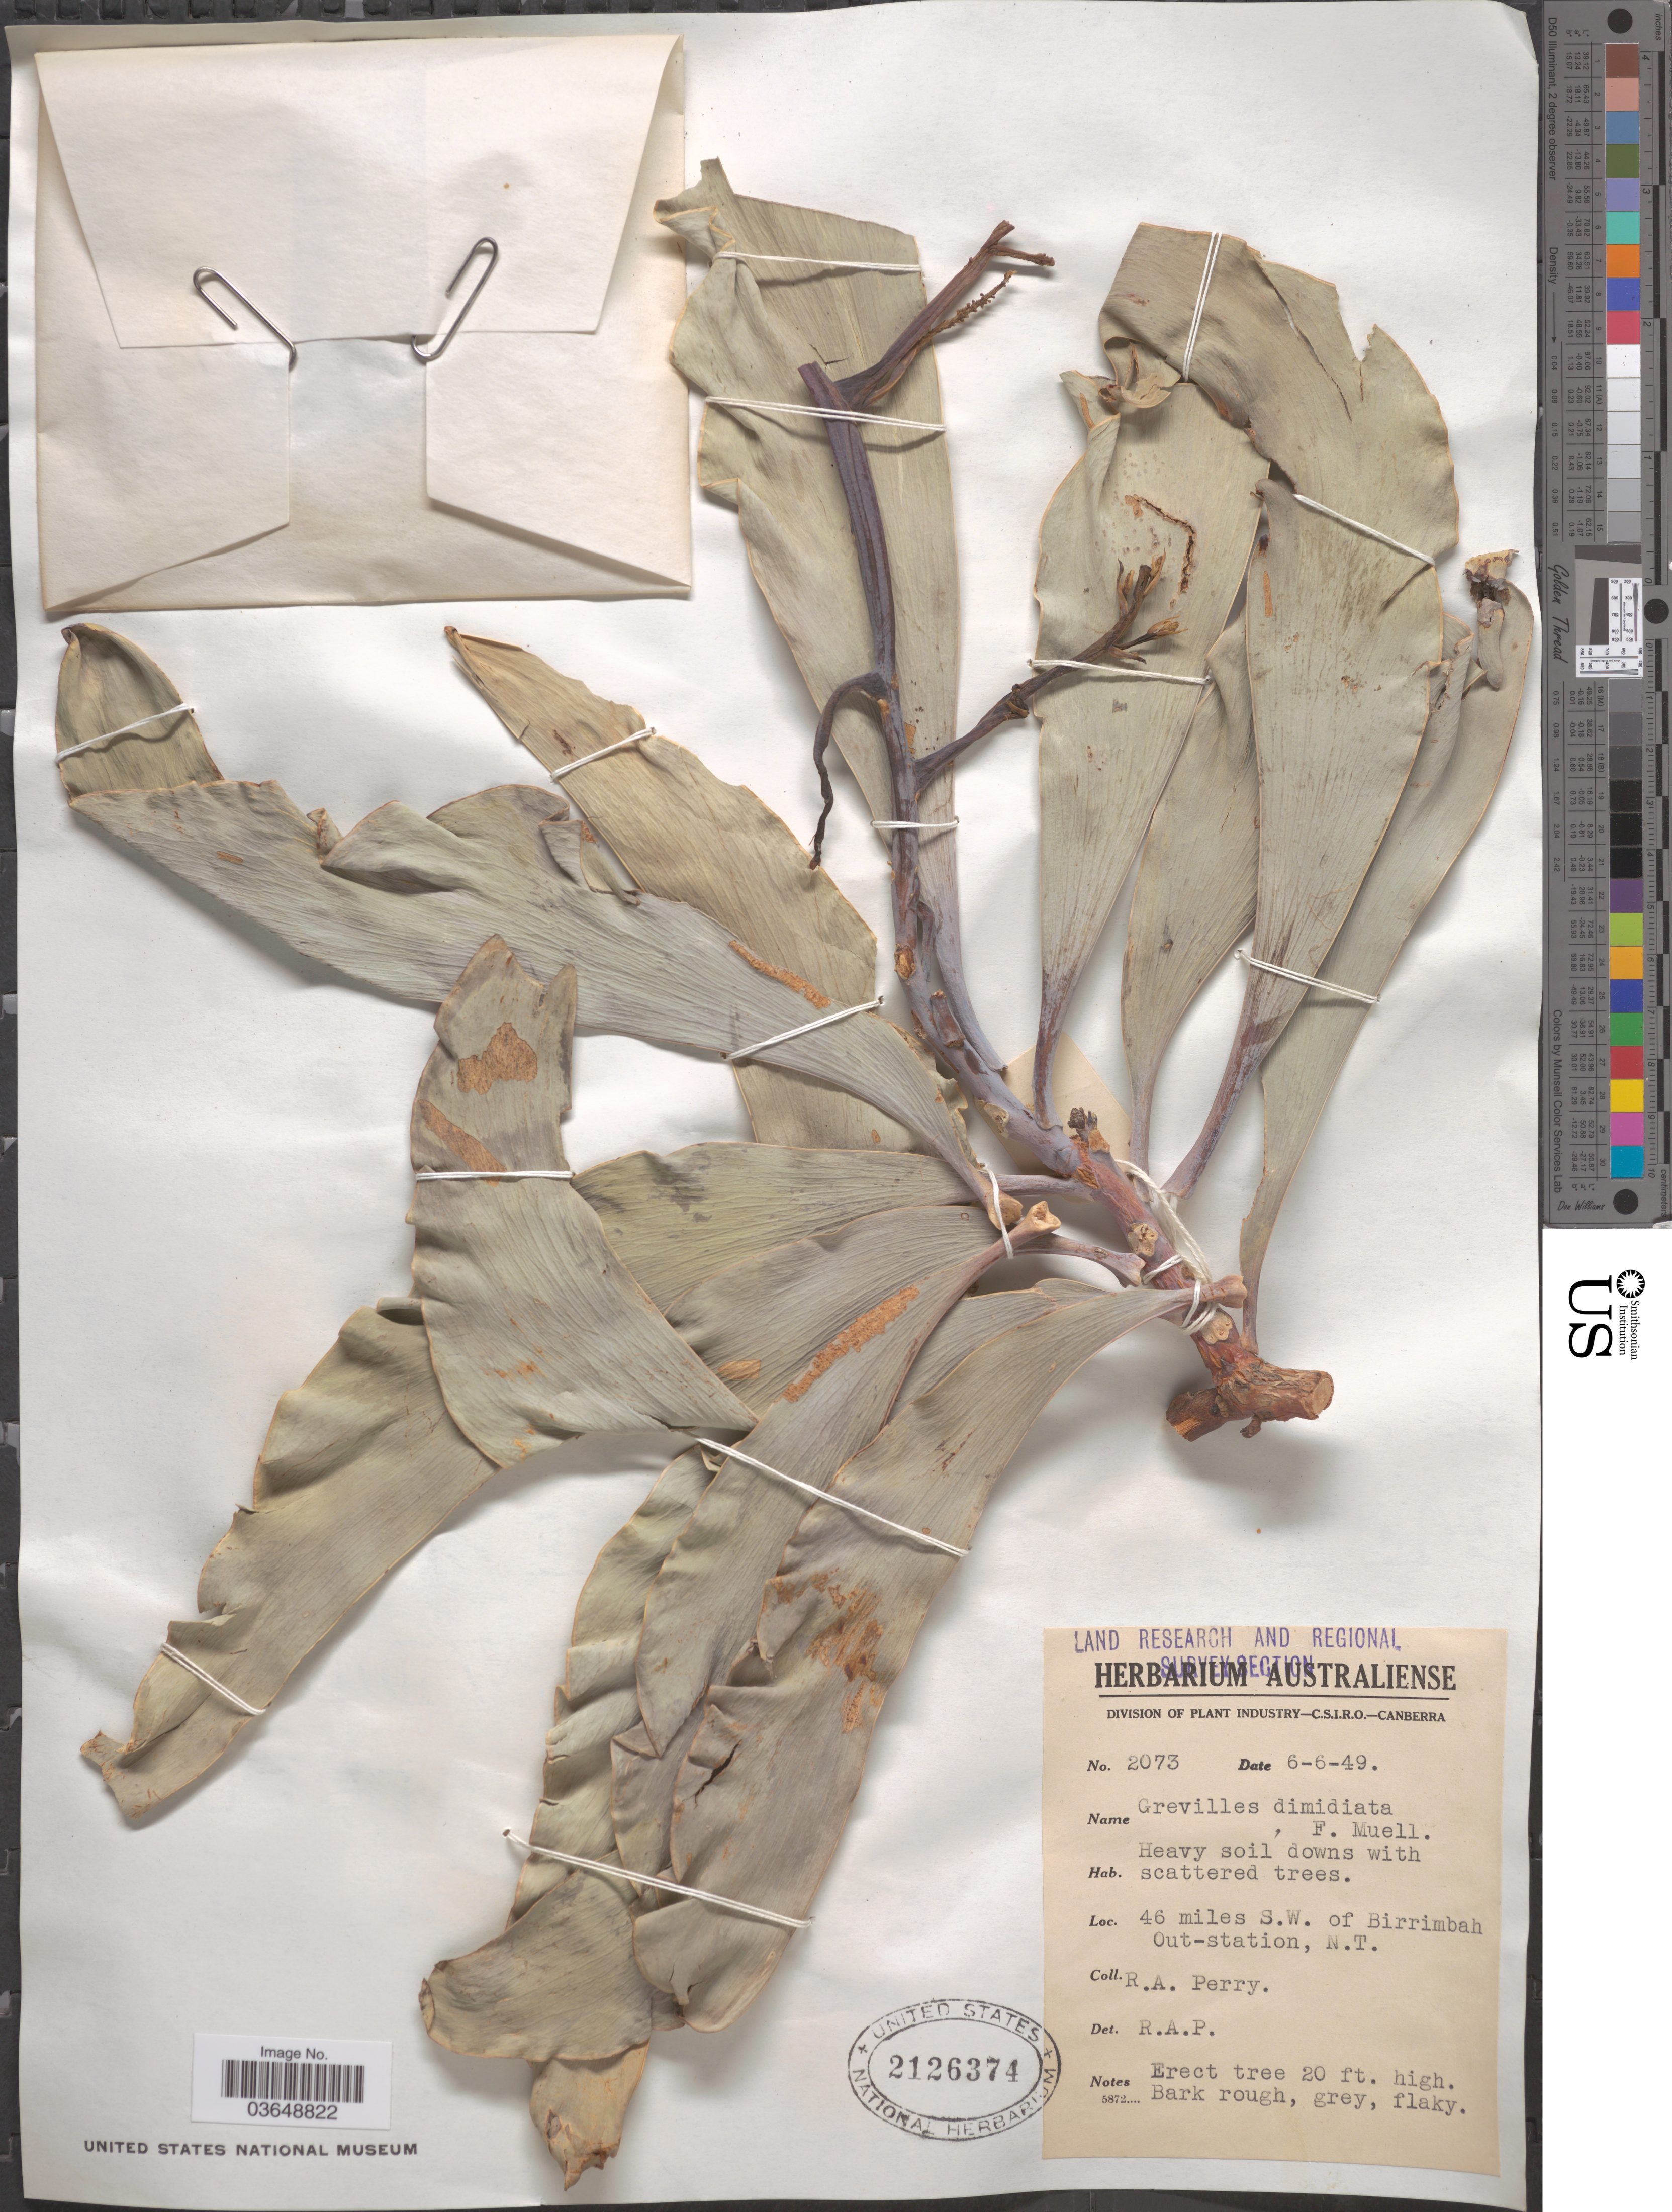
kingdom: Plantae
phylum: Tracheophyta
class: Magnoliopsida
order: Proteales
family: Proteaceae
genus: Grevillea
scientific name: Grevillea dimidiata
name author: F. Muell.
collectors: Perry, R. A.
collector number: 2073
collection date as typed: Transcribed d/m/y: 6/6/49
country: Australia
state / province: Northern Territory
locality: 46 miles S.W. of Birrimbah Out-station.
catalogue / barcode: US 2126374